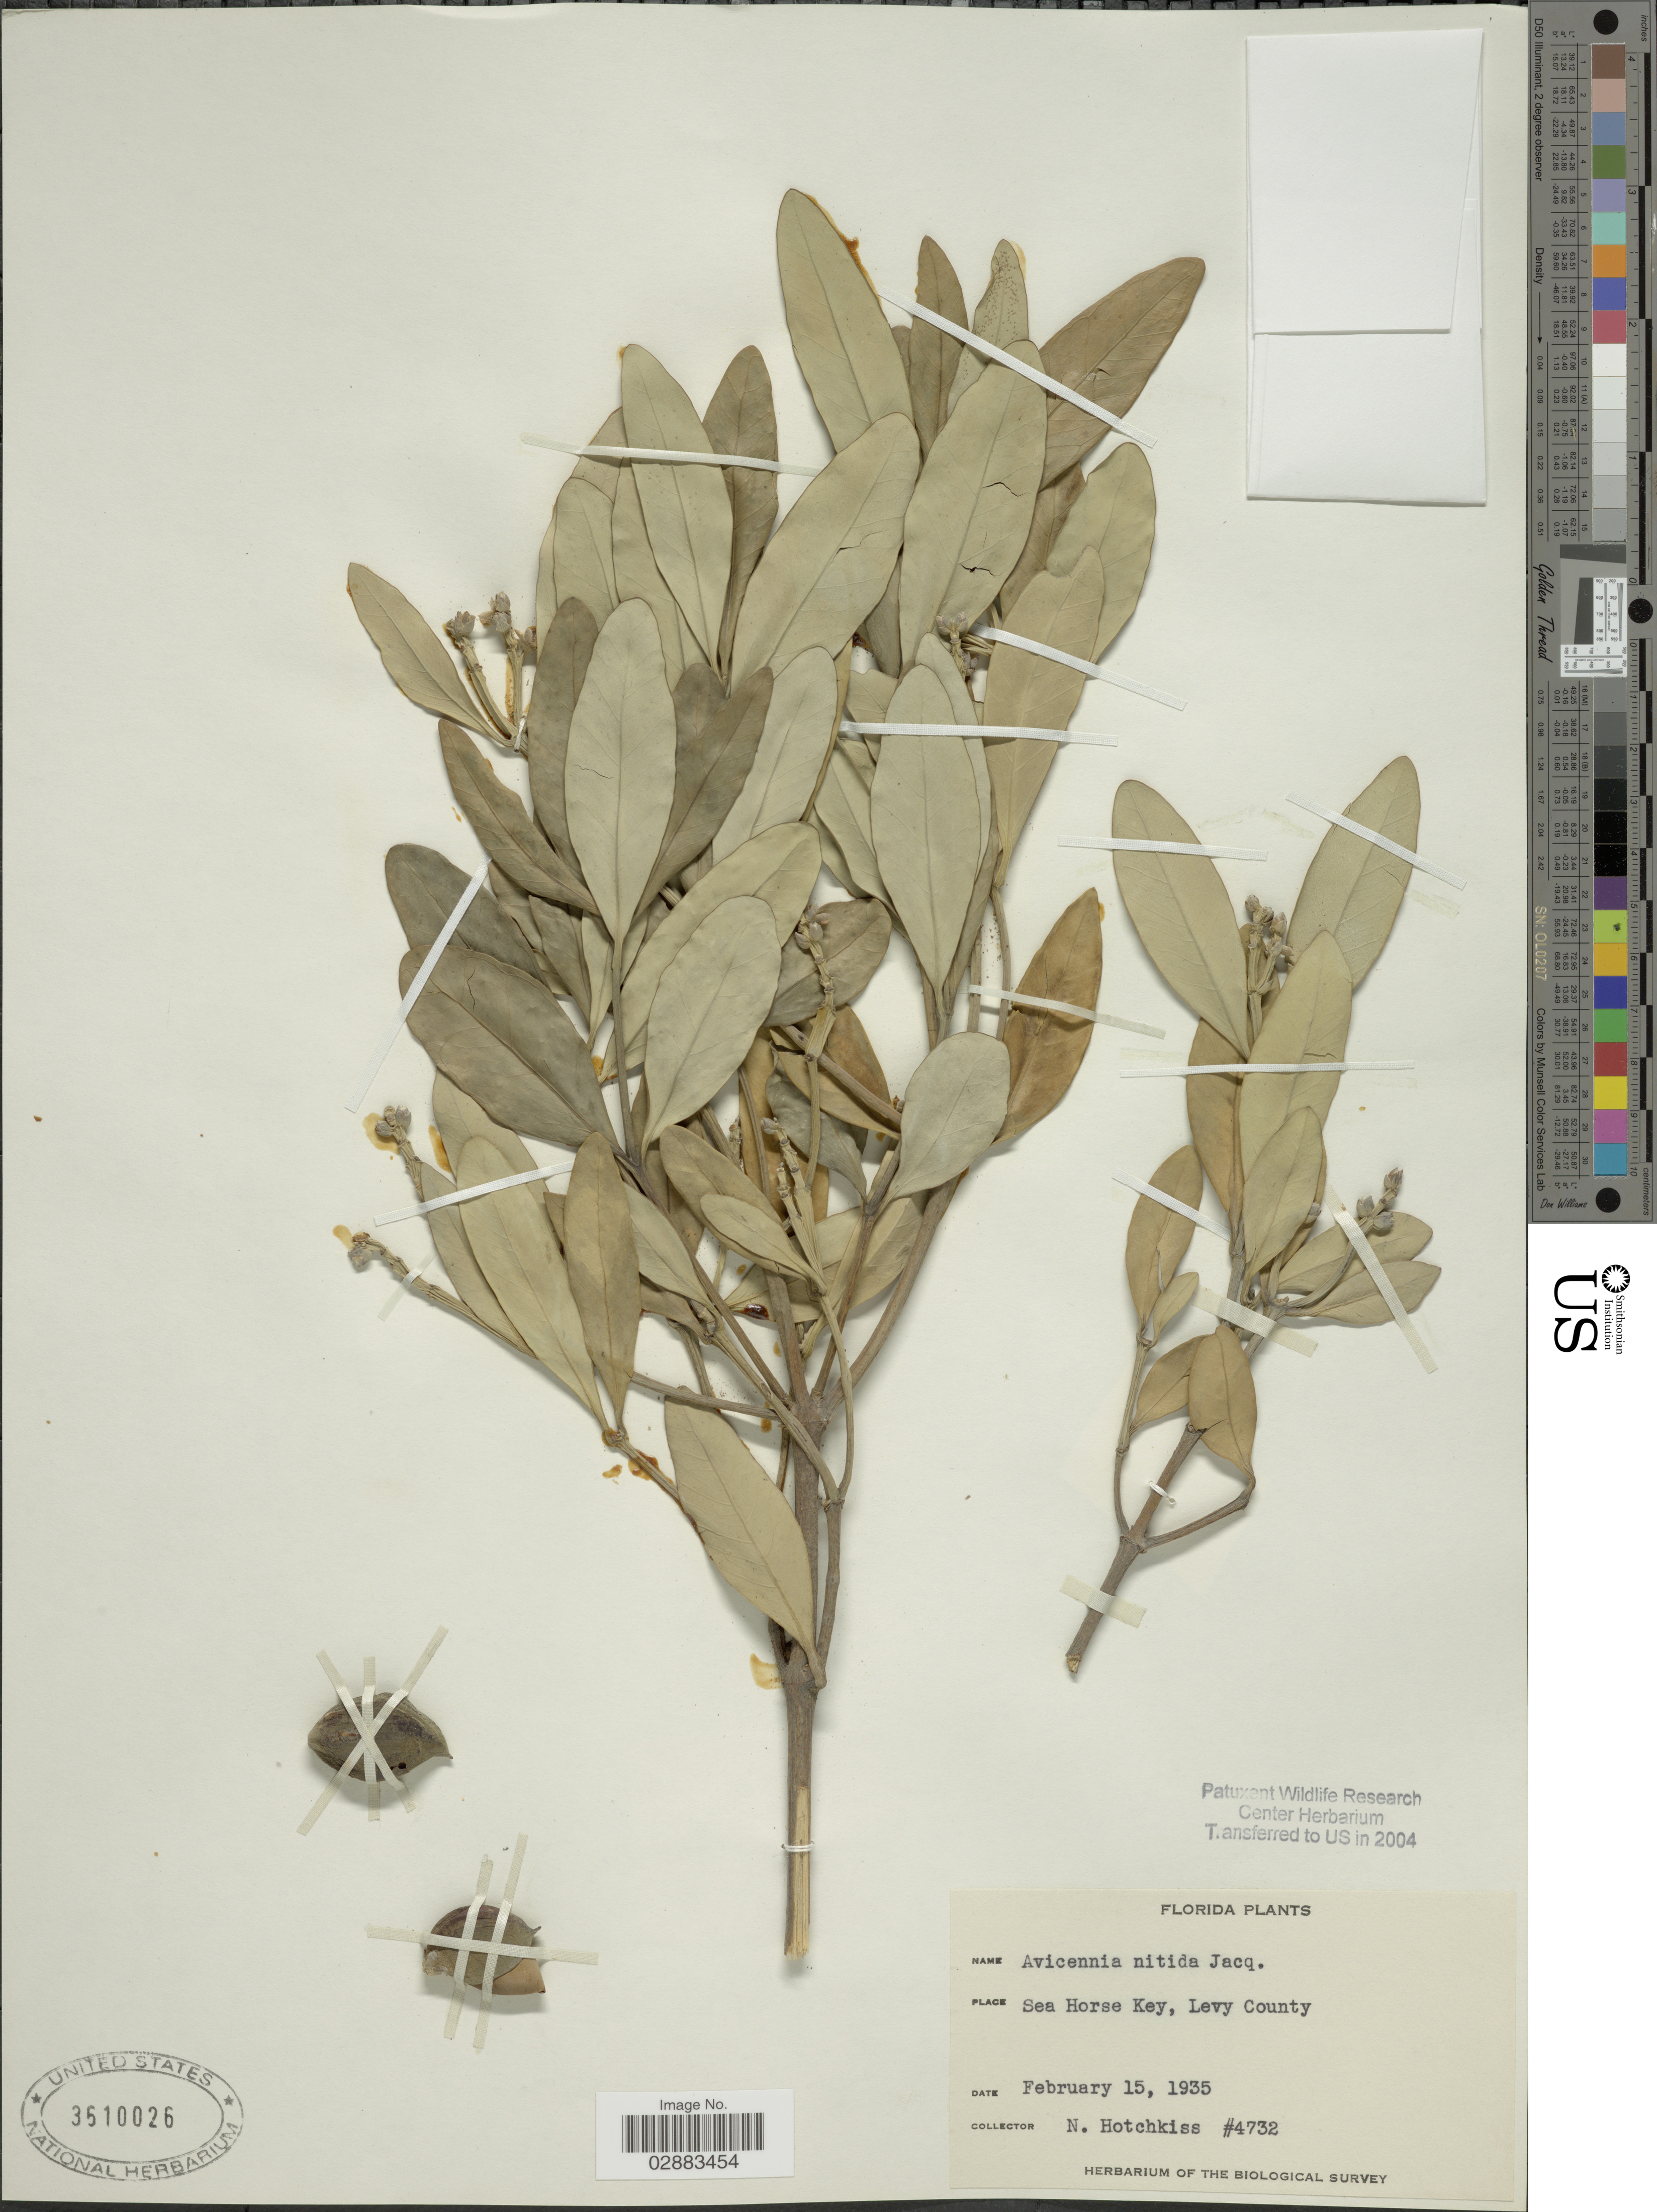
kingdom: Plantae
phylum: Tracheophyta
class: Magnoliopsida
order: Lamiales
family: Acanthaceae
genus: Avicennia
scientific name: Avicennia germinans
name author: (L.) L.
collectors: N. Hotchkiss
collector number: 4732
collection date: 1935-02-15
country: United States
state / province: Florida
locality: Sea Horse Key, Levy County.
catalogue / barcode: US 3610026